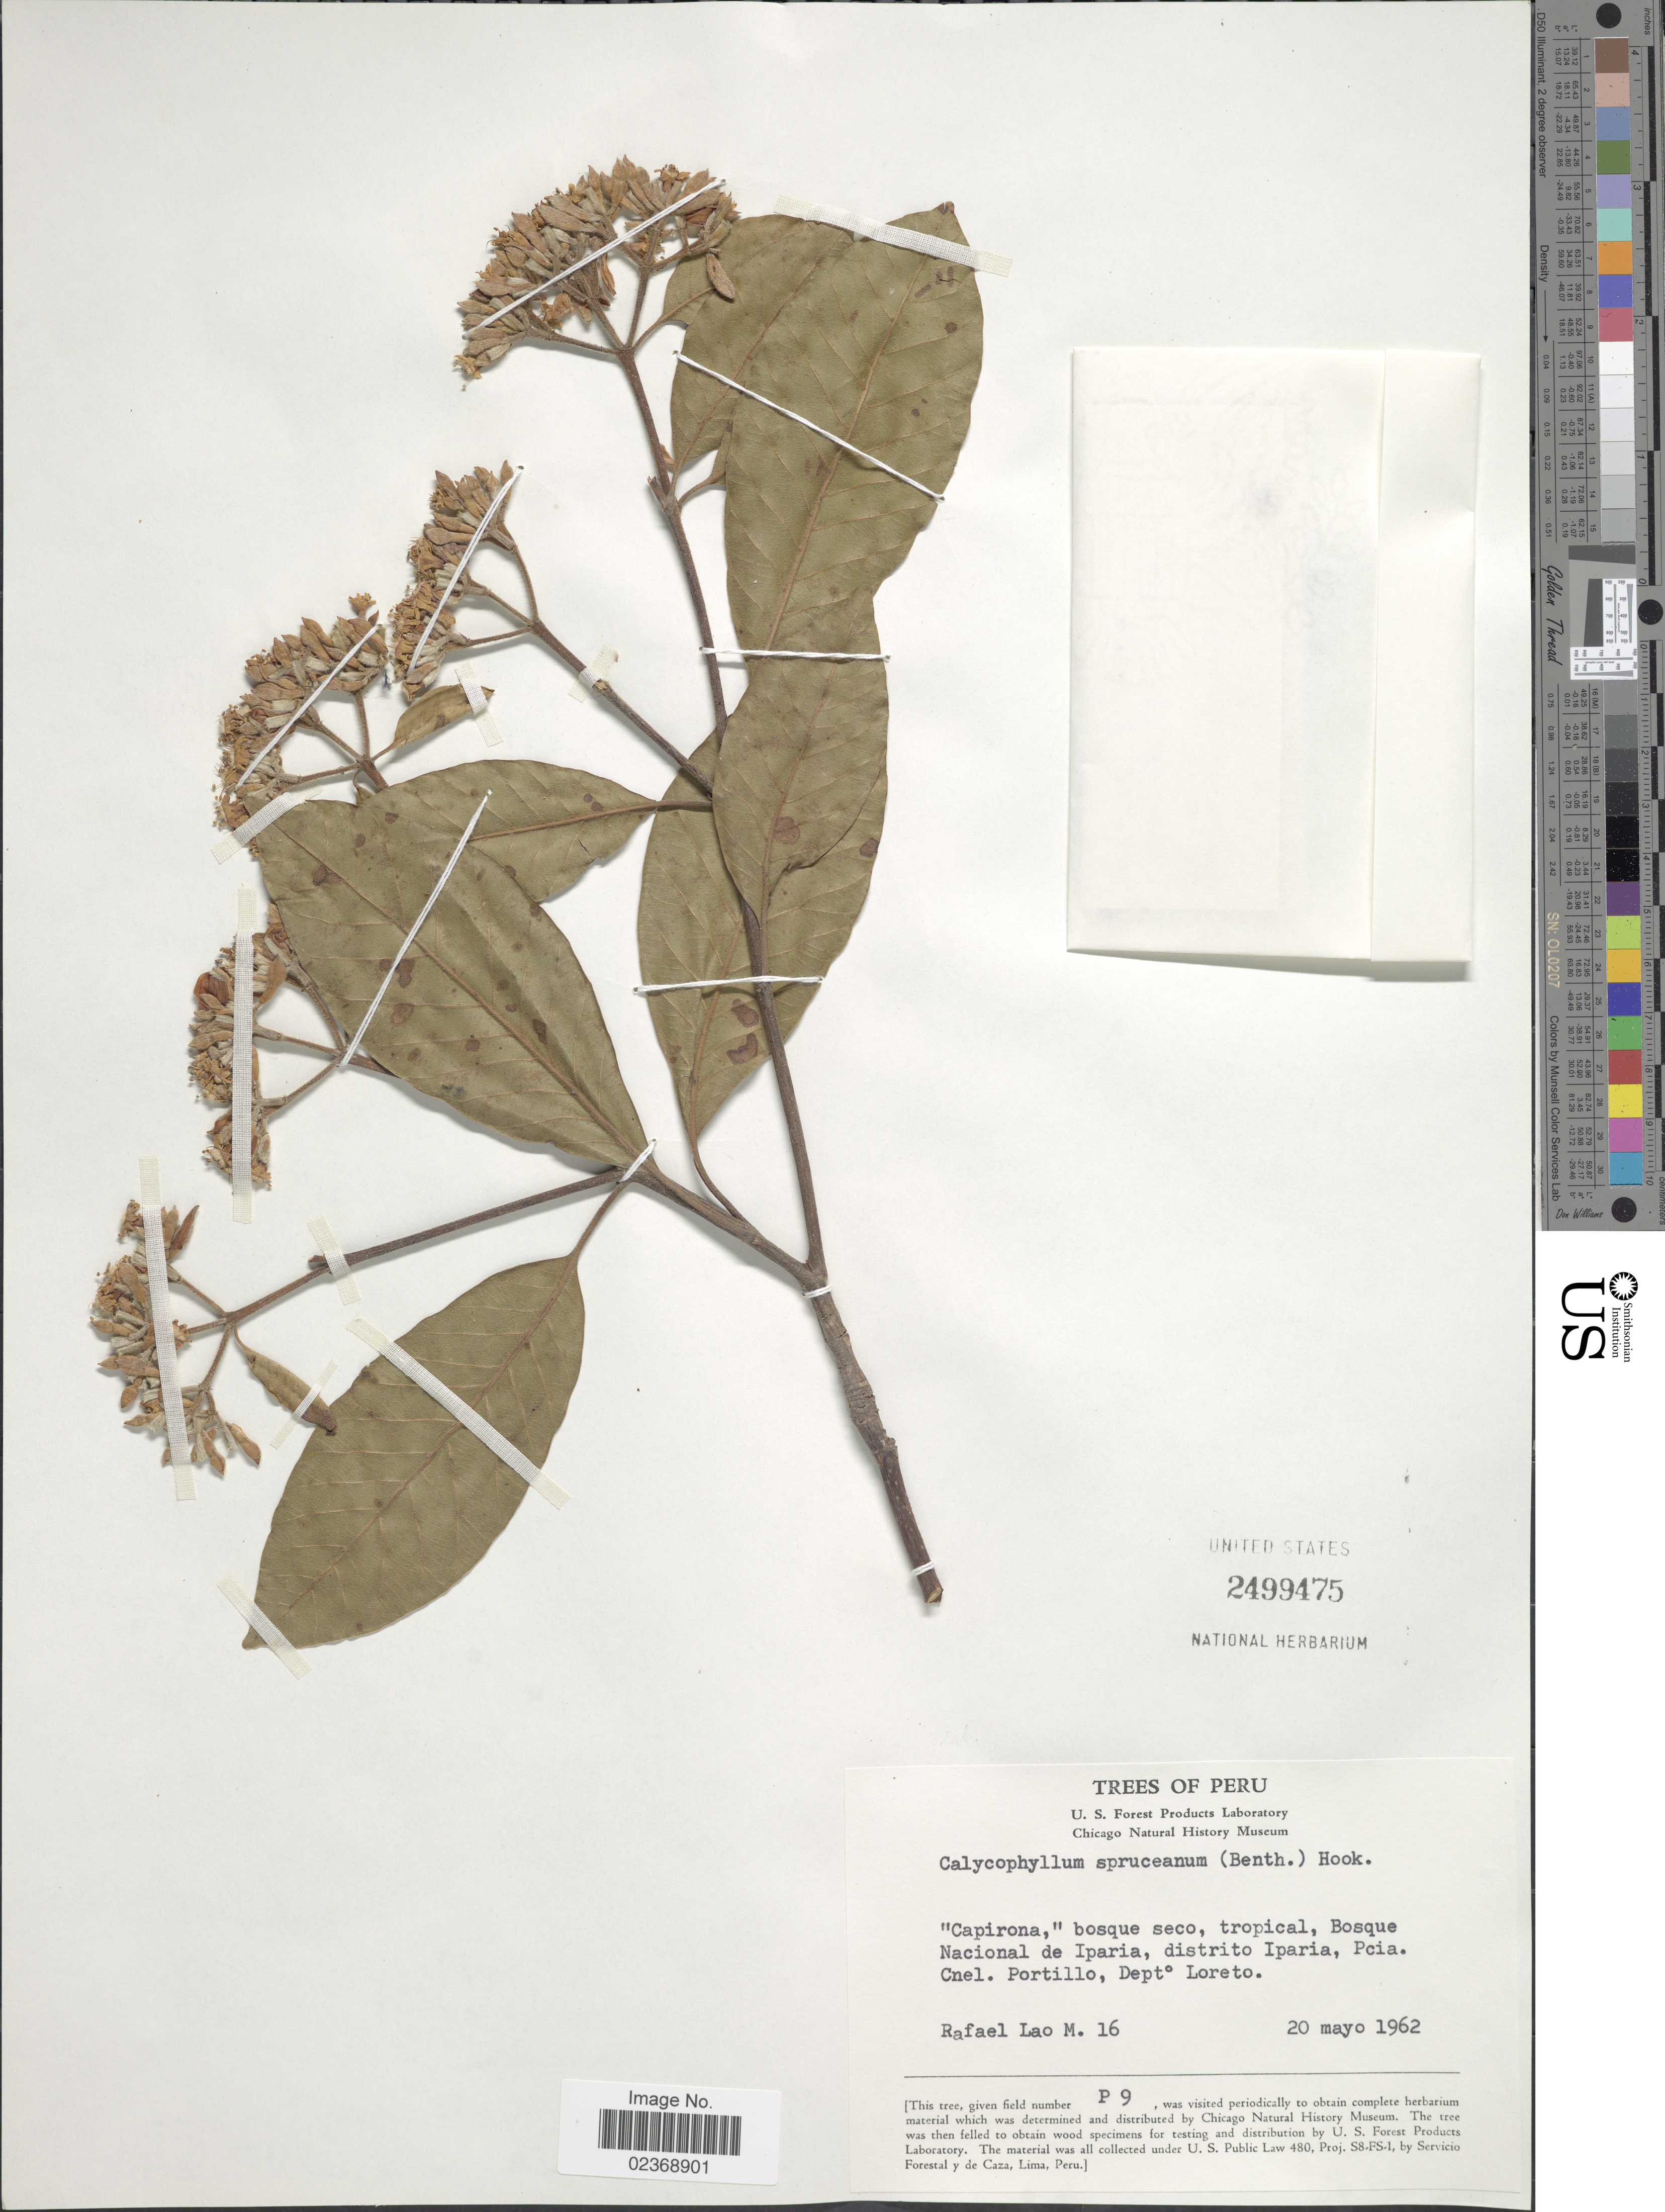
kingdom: Plantae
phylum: Tracheophyta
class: Magnoliopsida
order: Gentianales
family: Rubiaceae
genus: Calycophyllum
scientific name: Calycophyllum spruceanum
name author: (Benth.) Hook. f. ex K. Schum.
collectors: R. Lao M.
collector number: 16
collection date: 1962-05-20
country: Peru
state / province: Loreto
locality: Bosque Nacional de Iparia, distrito Iparai, Pcia. Cnel. Portillo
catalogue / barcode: US 2499475